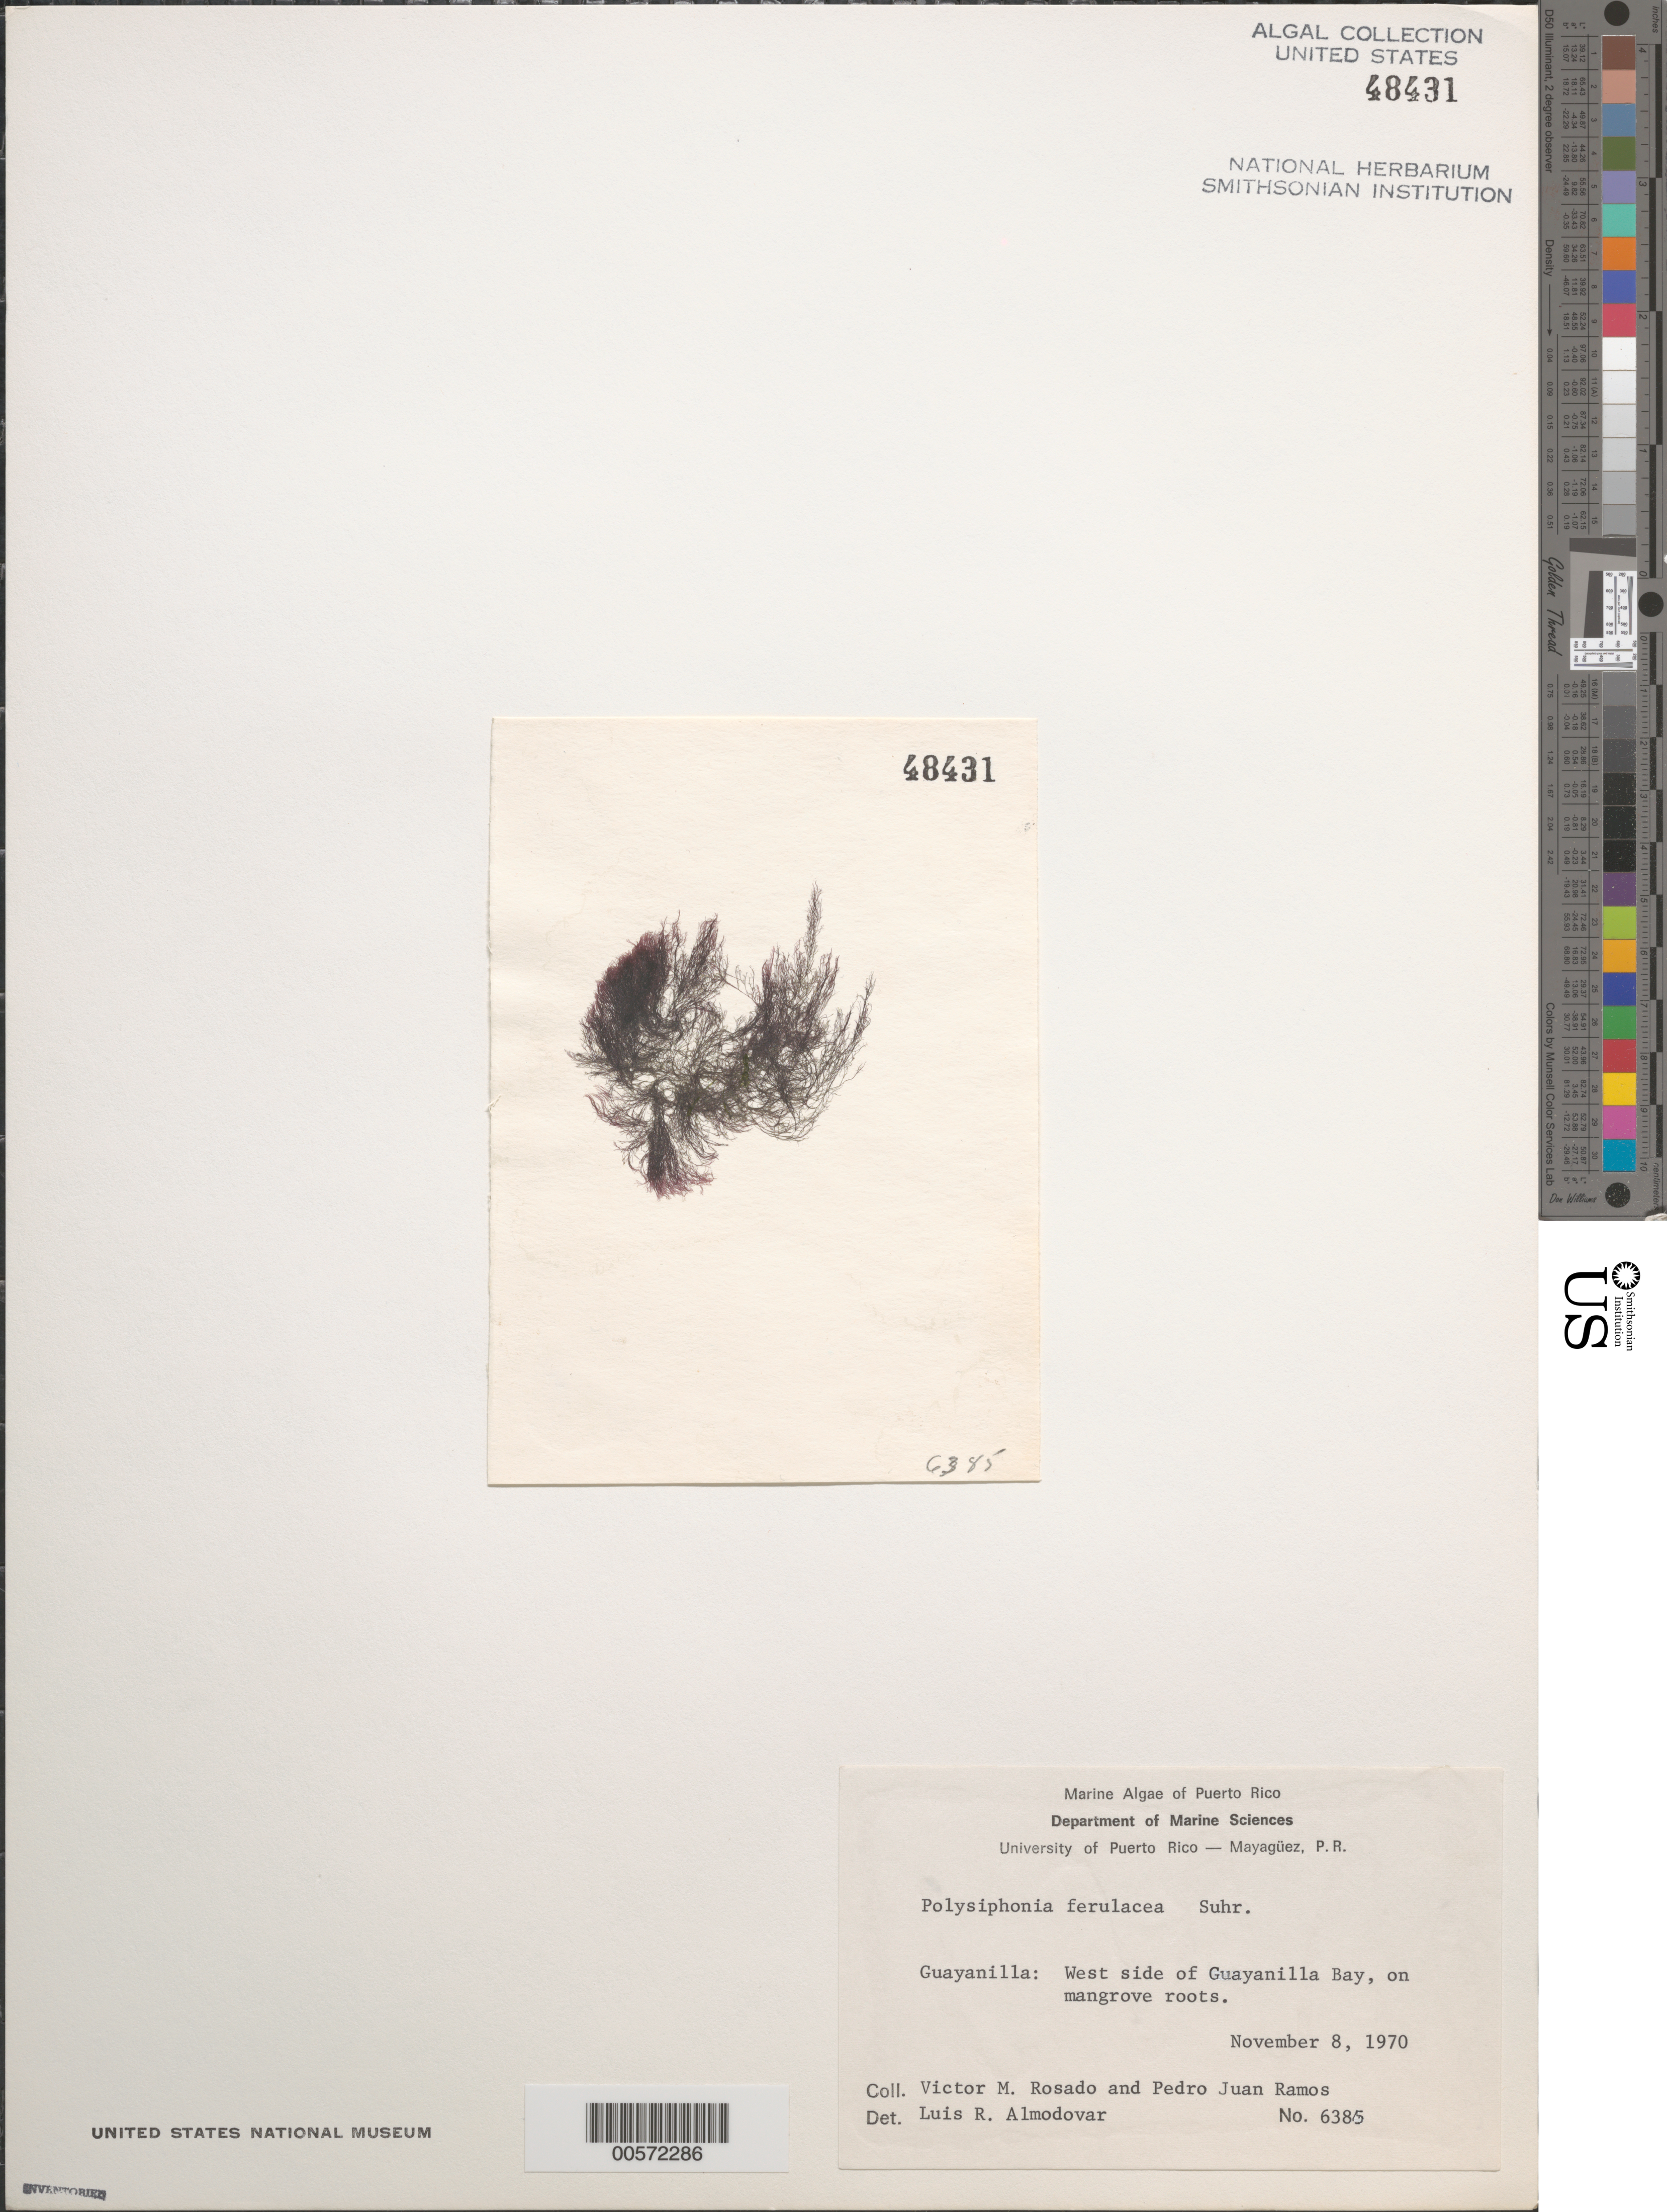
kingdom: Plantae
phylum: Rhodophyta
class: Florideophyceae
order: Ceramiales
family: Rhodomelaceae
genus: Melanothamnus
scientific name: Melanothamnus ferulaceus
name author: (Suhr ex J. Agardh) Diaz-Tapia & Maggs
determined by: Algae name updating Project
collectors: V. Rosado & P. Ramos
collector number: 6385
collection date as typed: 08 Nov 1970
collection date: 1970-11-08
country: Puerto Rico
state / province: Guayanilla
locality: Guayanilla bay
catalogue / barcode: US 48431